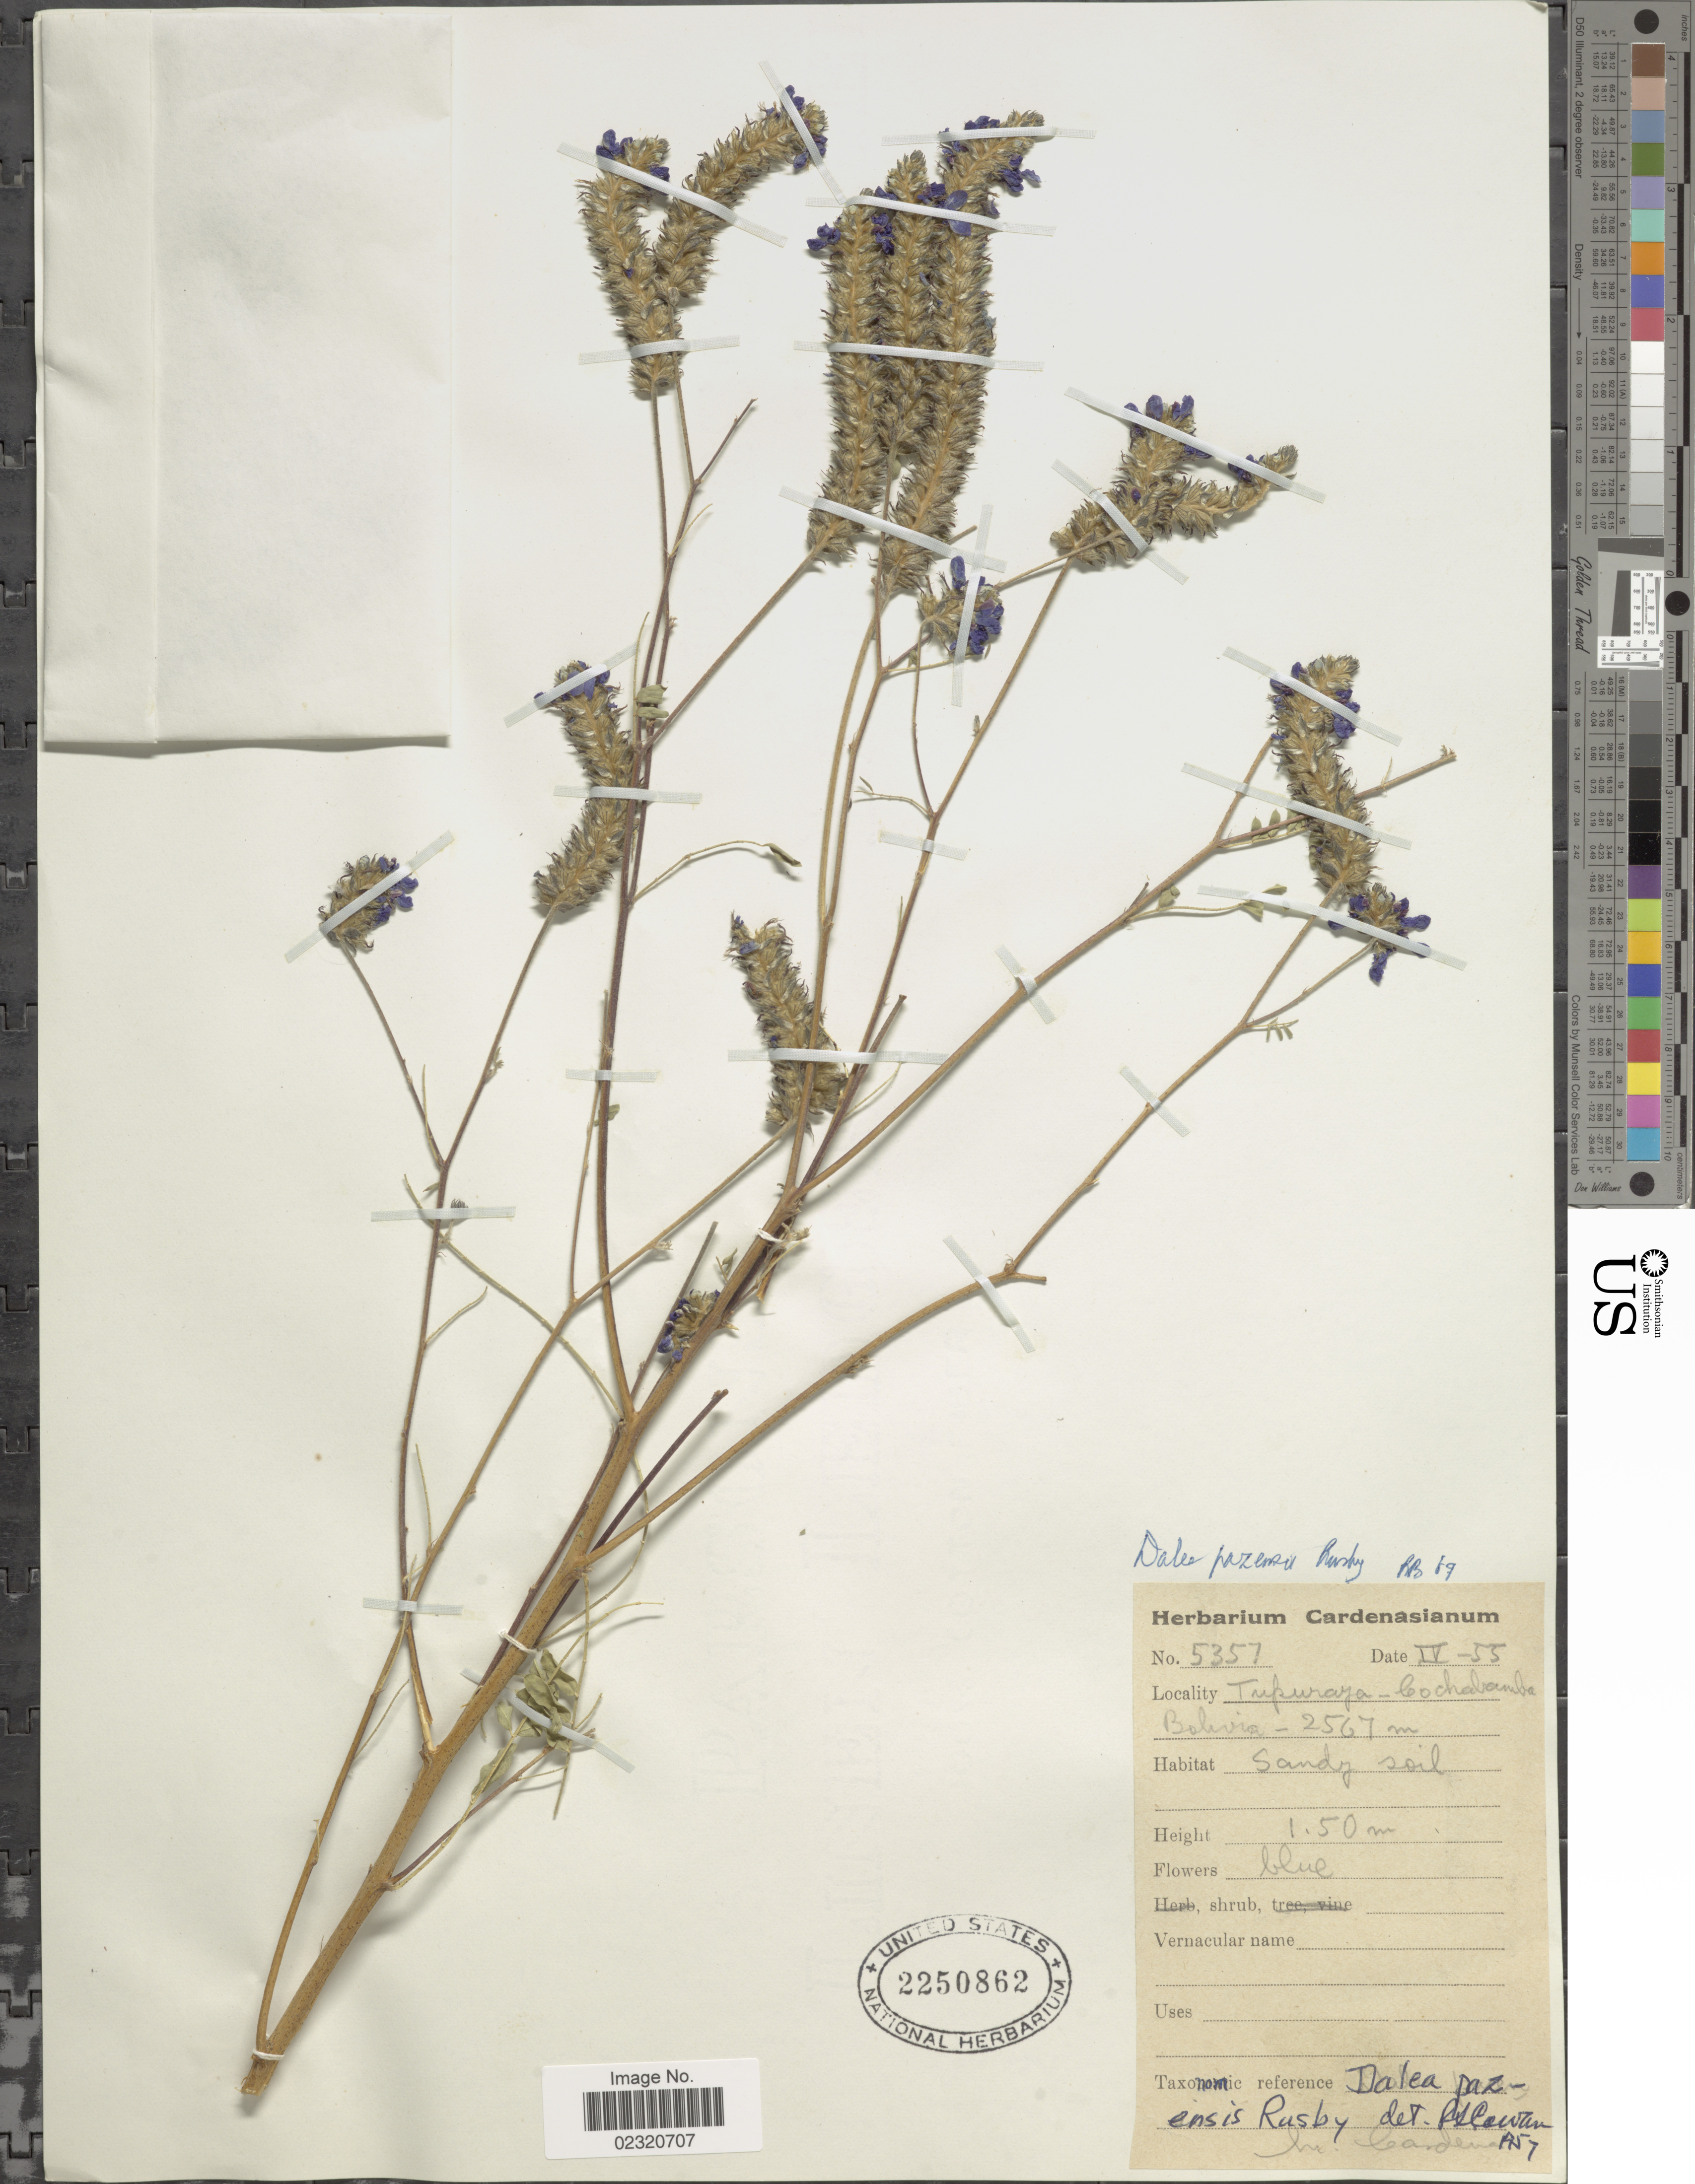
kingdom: Plantae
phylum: Tracheophyta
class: Magnoliopsida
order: Fabales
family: Fabaceae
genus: Dalea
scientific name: Dalea pazensis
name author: Rusby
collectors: Herbarium Cardenasianum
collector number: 5357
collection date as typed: Transcribed d/m/y: /4/55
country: Bolivia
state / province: Cochabamba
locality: Tuparaja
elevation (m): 2567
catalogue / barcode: US 2250862